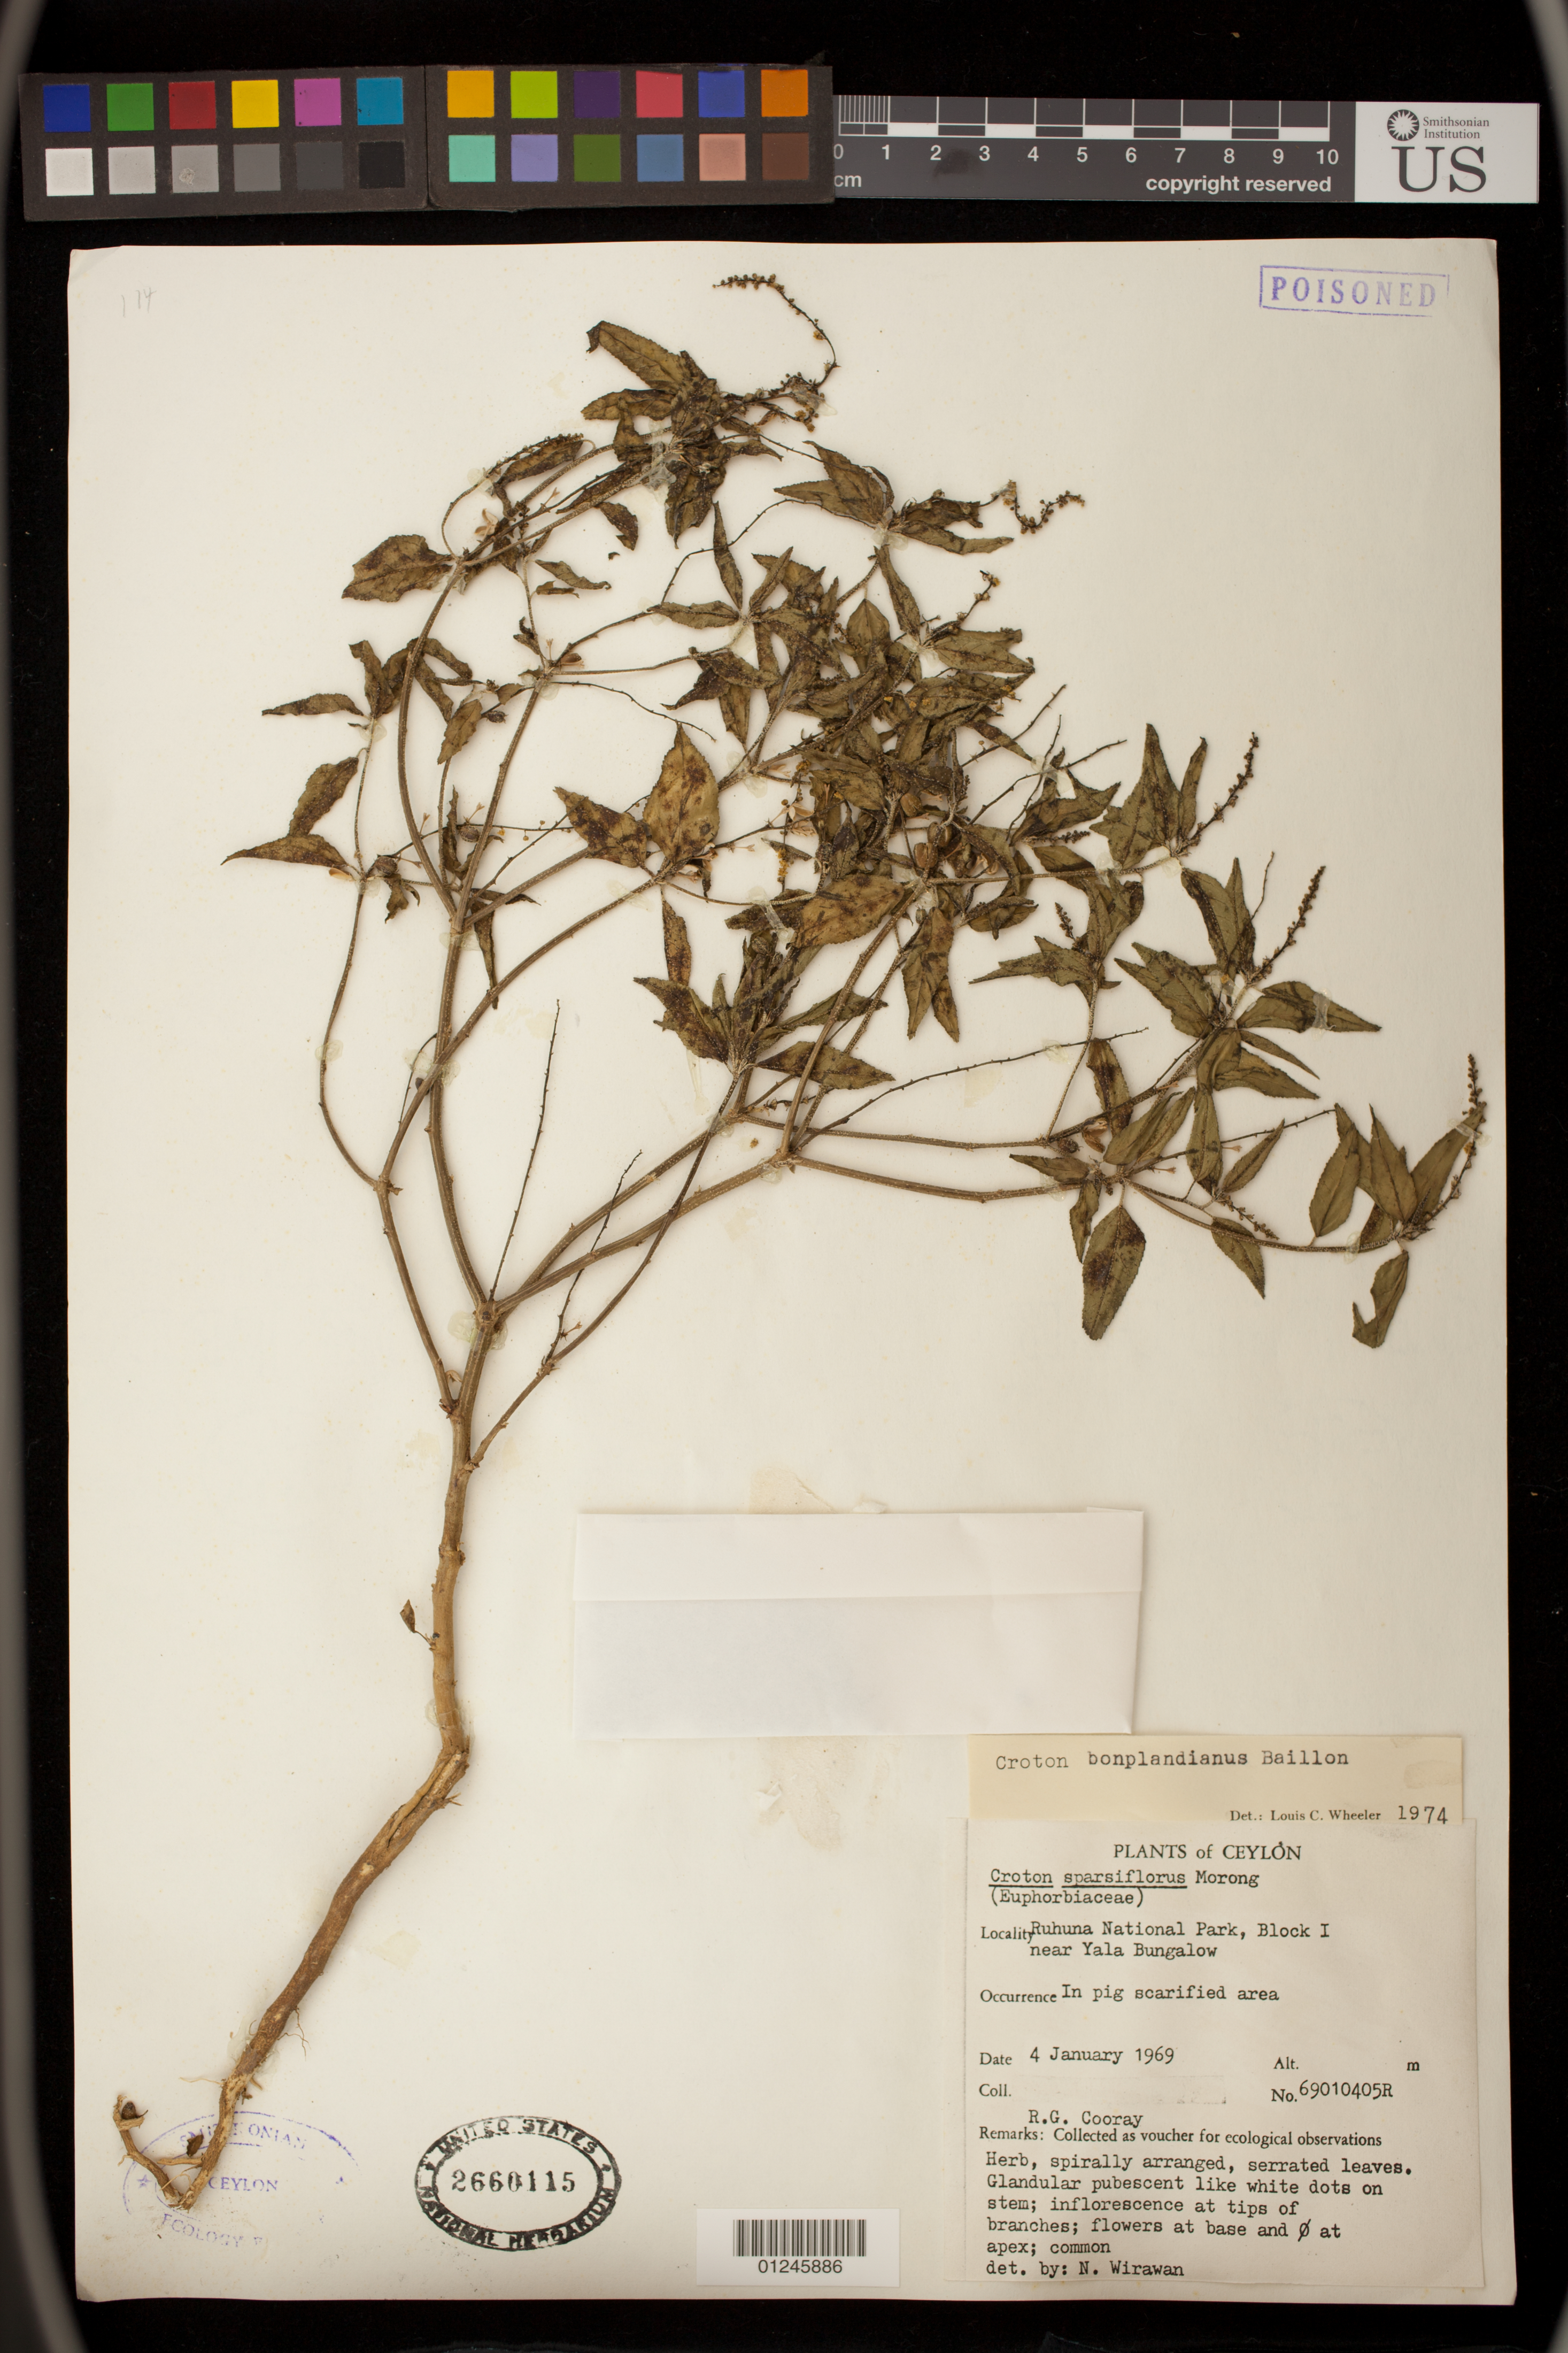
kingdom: Plantae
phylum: Tracheophyta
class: Magnoliopsida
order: Malpighiales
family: Euphorbiaceae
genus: Croton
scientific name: Croton bonplandianus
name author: Baill.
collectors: R. Cooray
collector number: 69010405R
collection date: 1969-01-04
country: Sri Lanka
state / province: Southern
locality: Ruhuna National Park, Block I near Yala Bungalow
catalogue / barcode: US 2660115